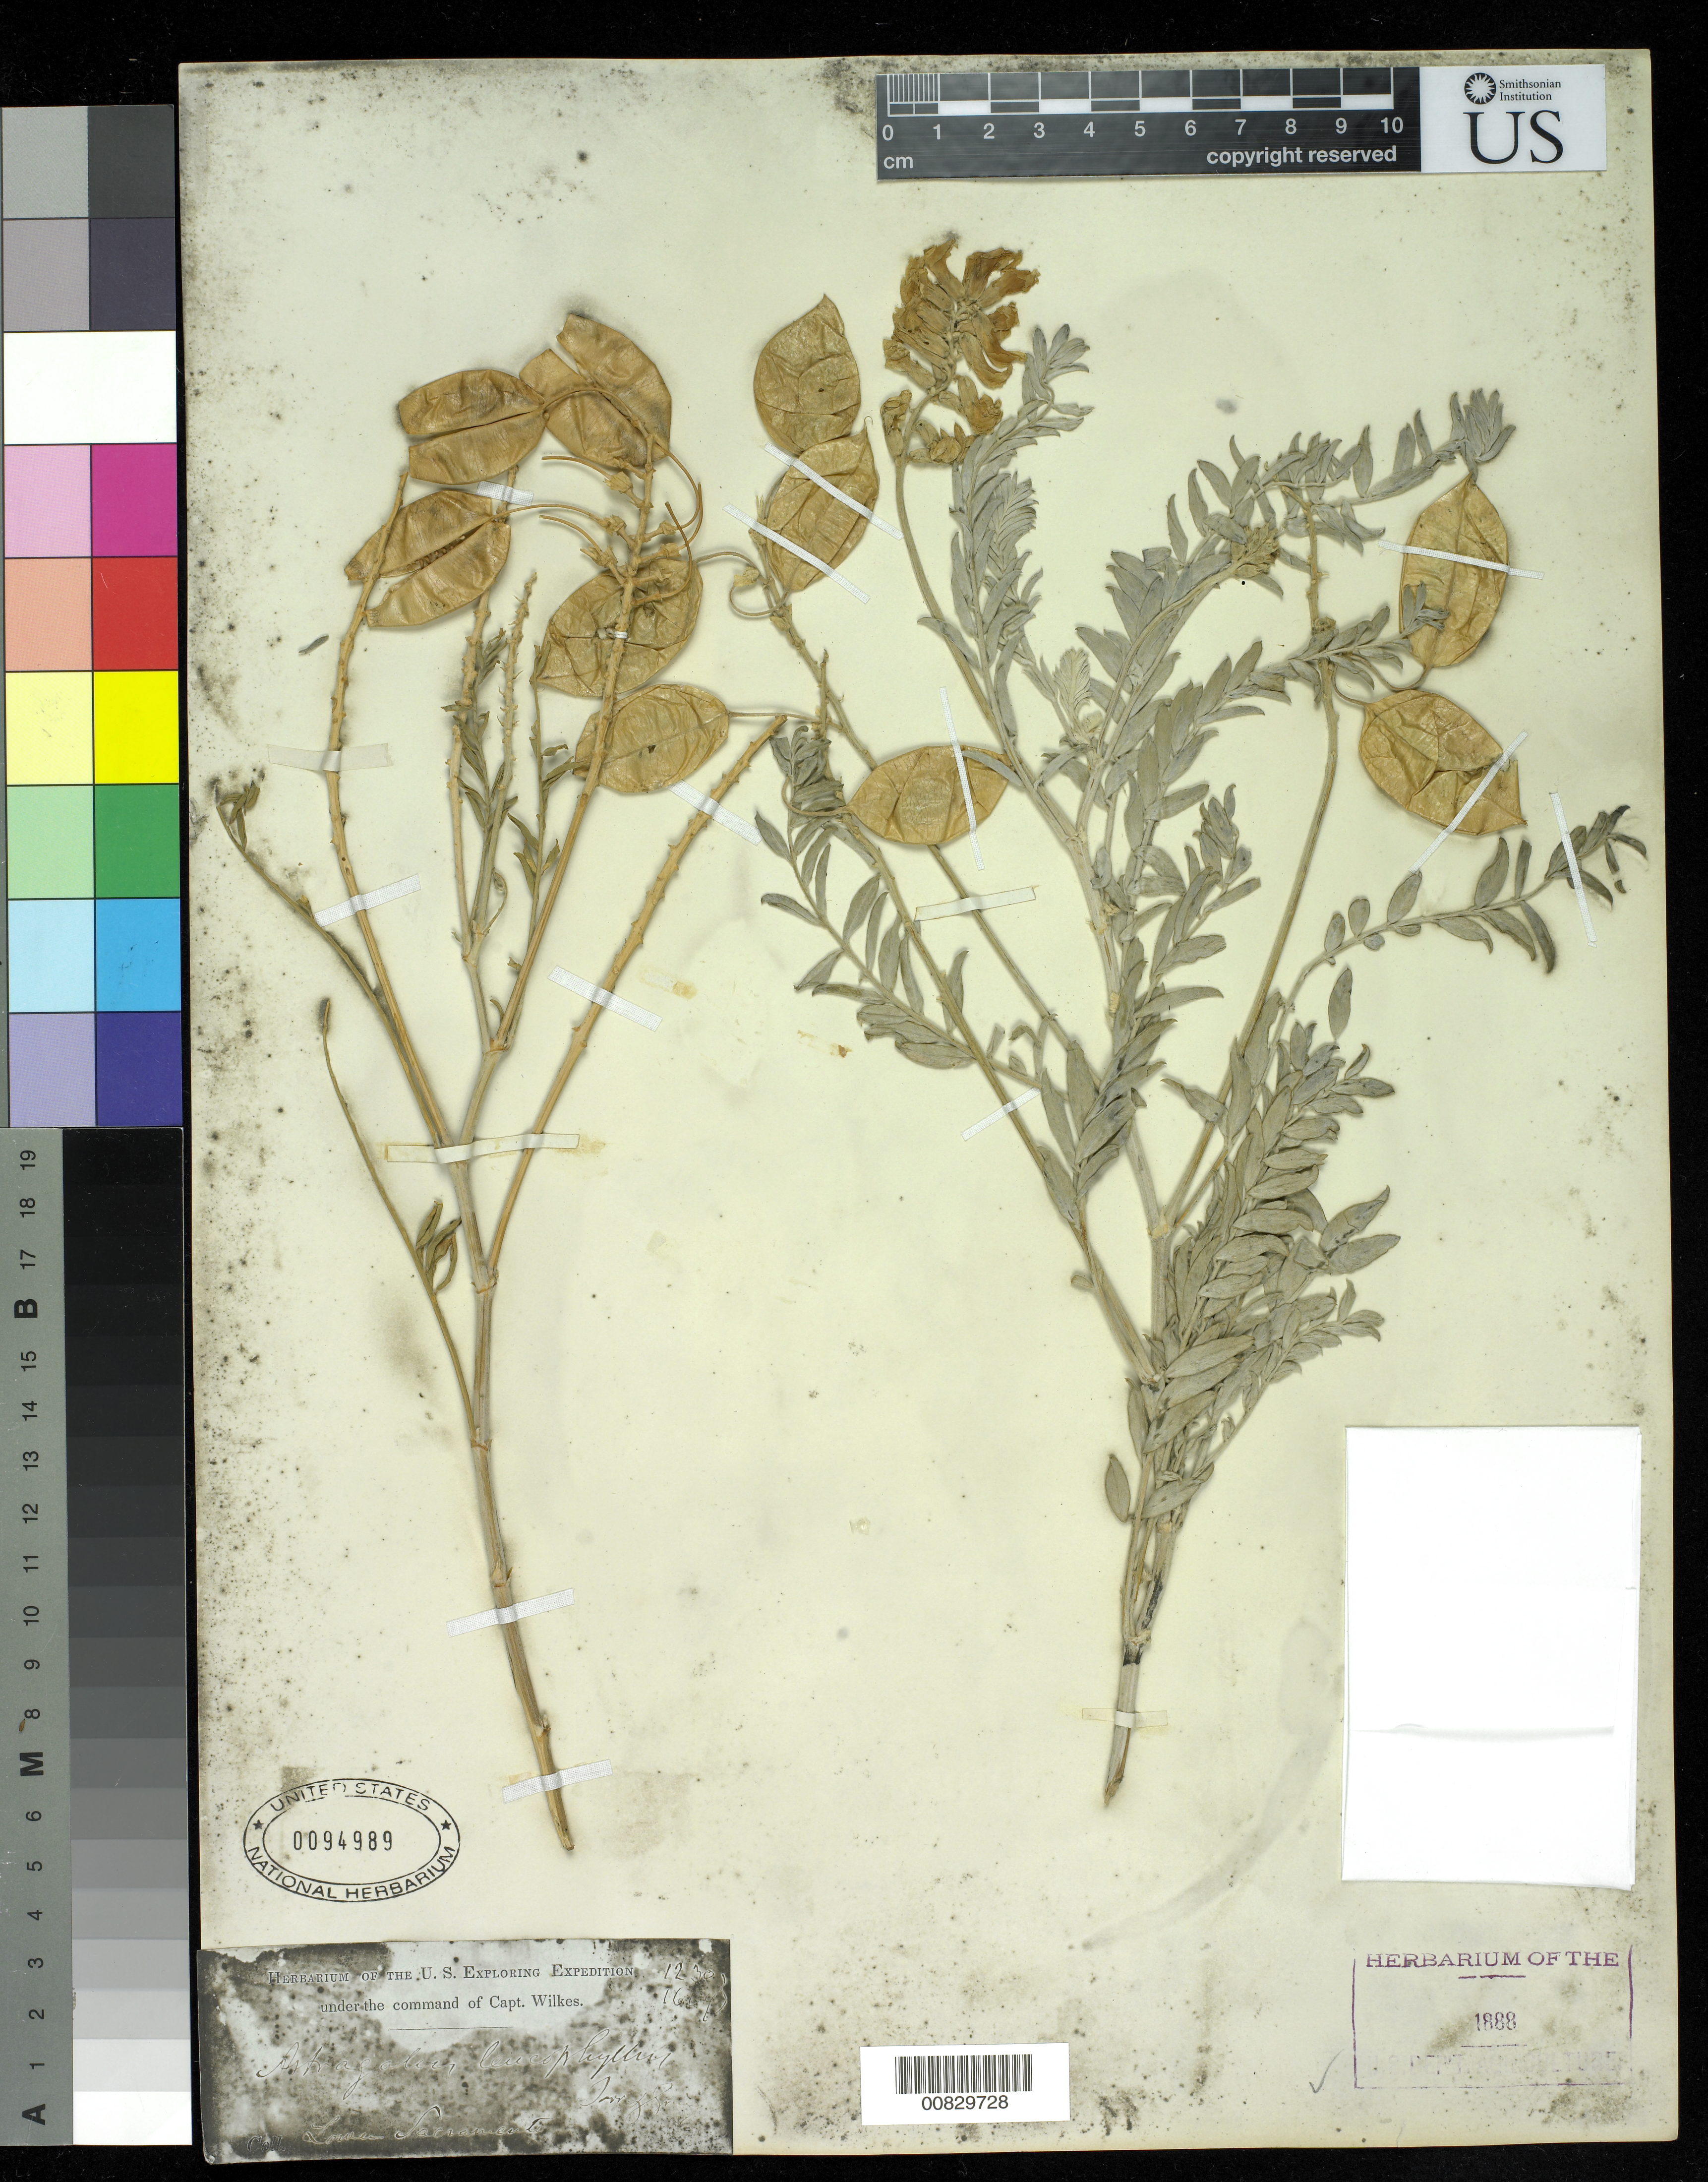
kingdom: Plantae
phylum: Tracheophyta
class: Magnoliopsida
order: Fabales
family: Fabaceae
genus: Astragalus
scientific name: Astragalus leucophyllus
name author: Torr. & A. Gray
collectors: Wilkes Explor. Exped.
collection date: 1838/1842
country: United States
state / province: California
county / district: Sacramento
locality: Lower Sacramento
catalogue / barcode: US 94989